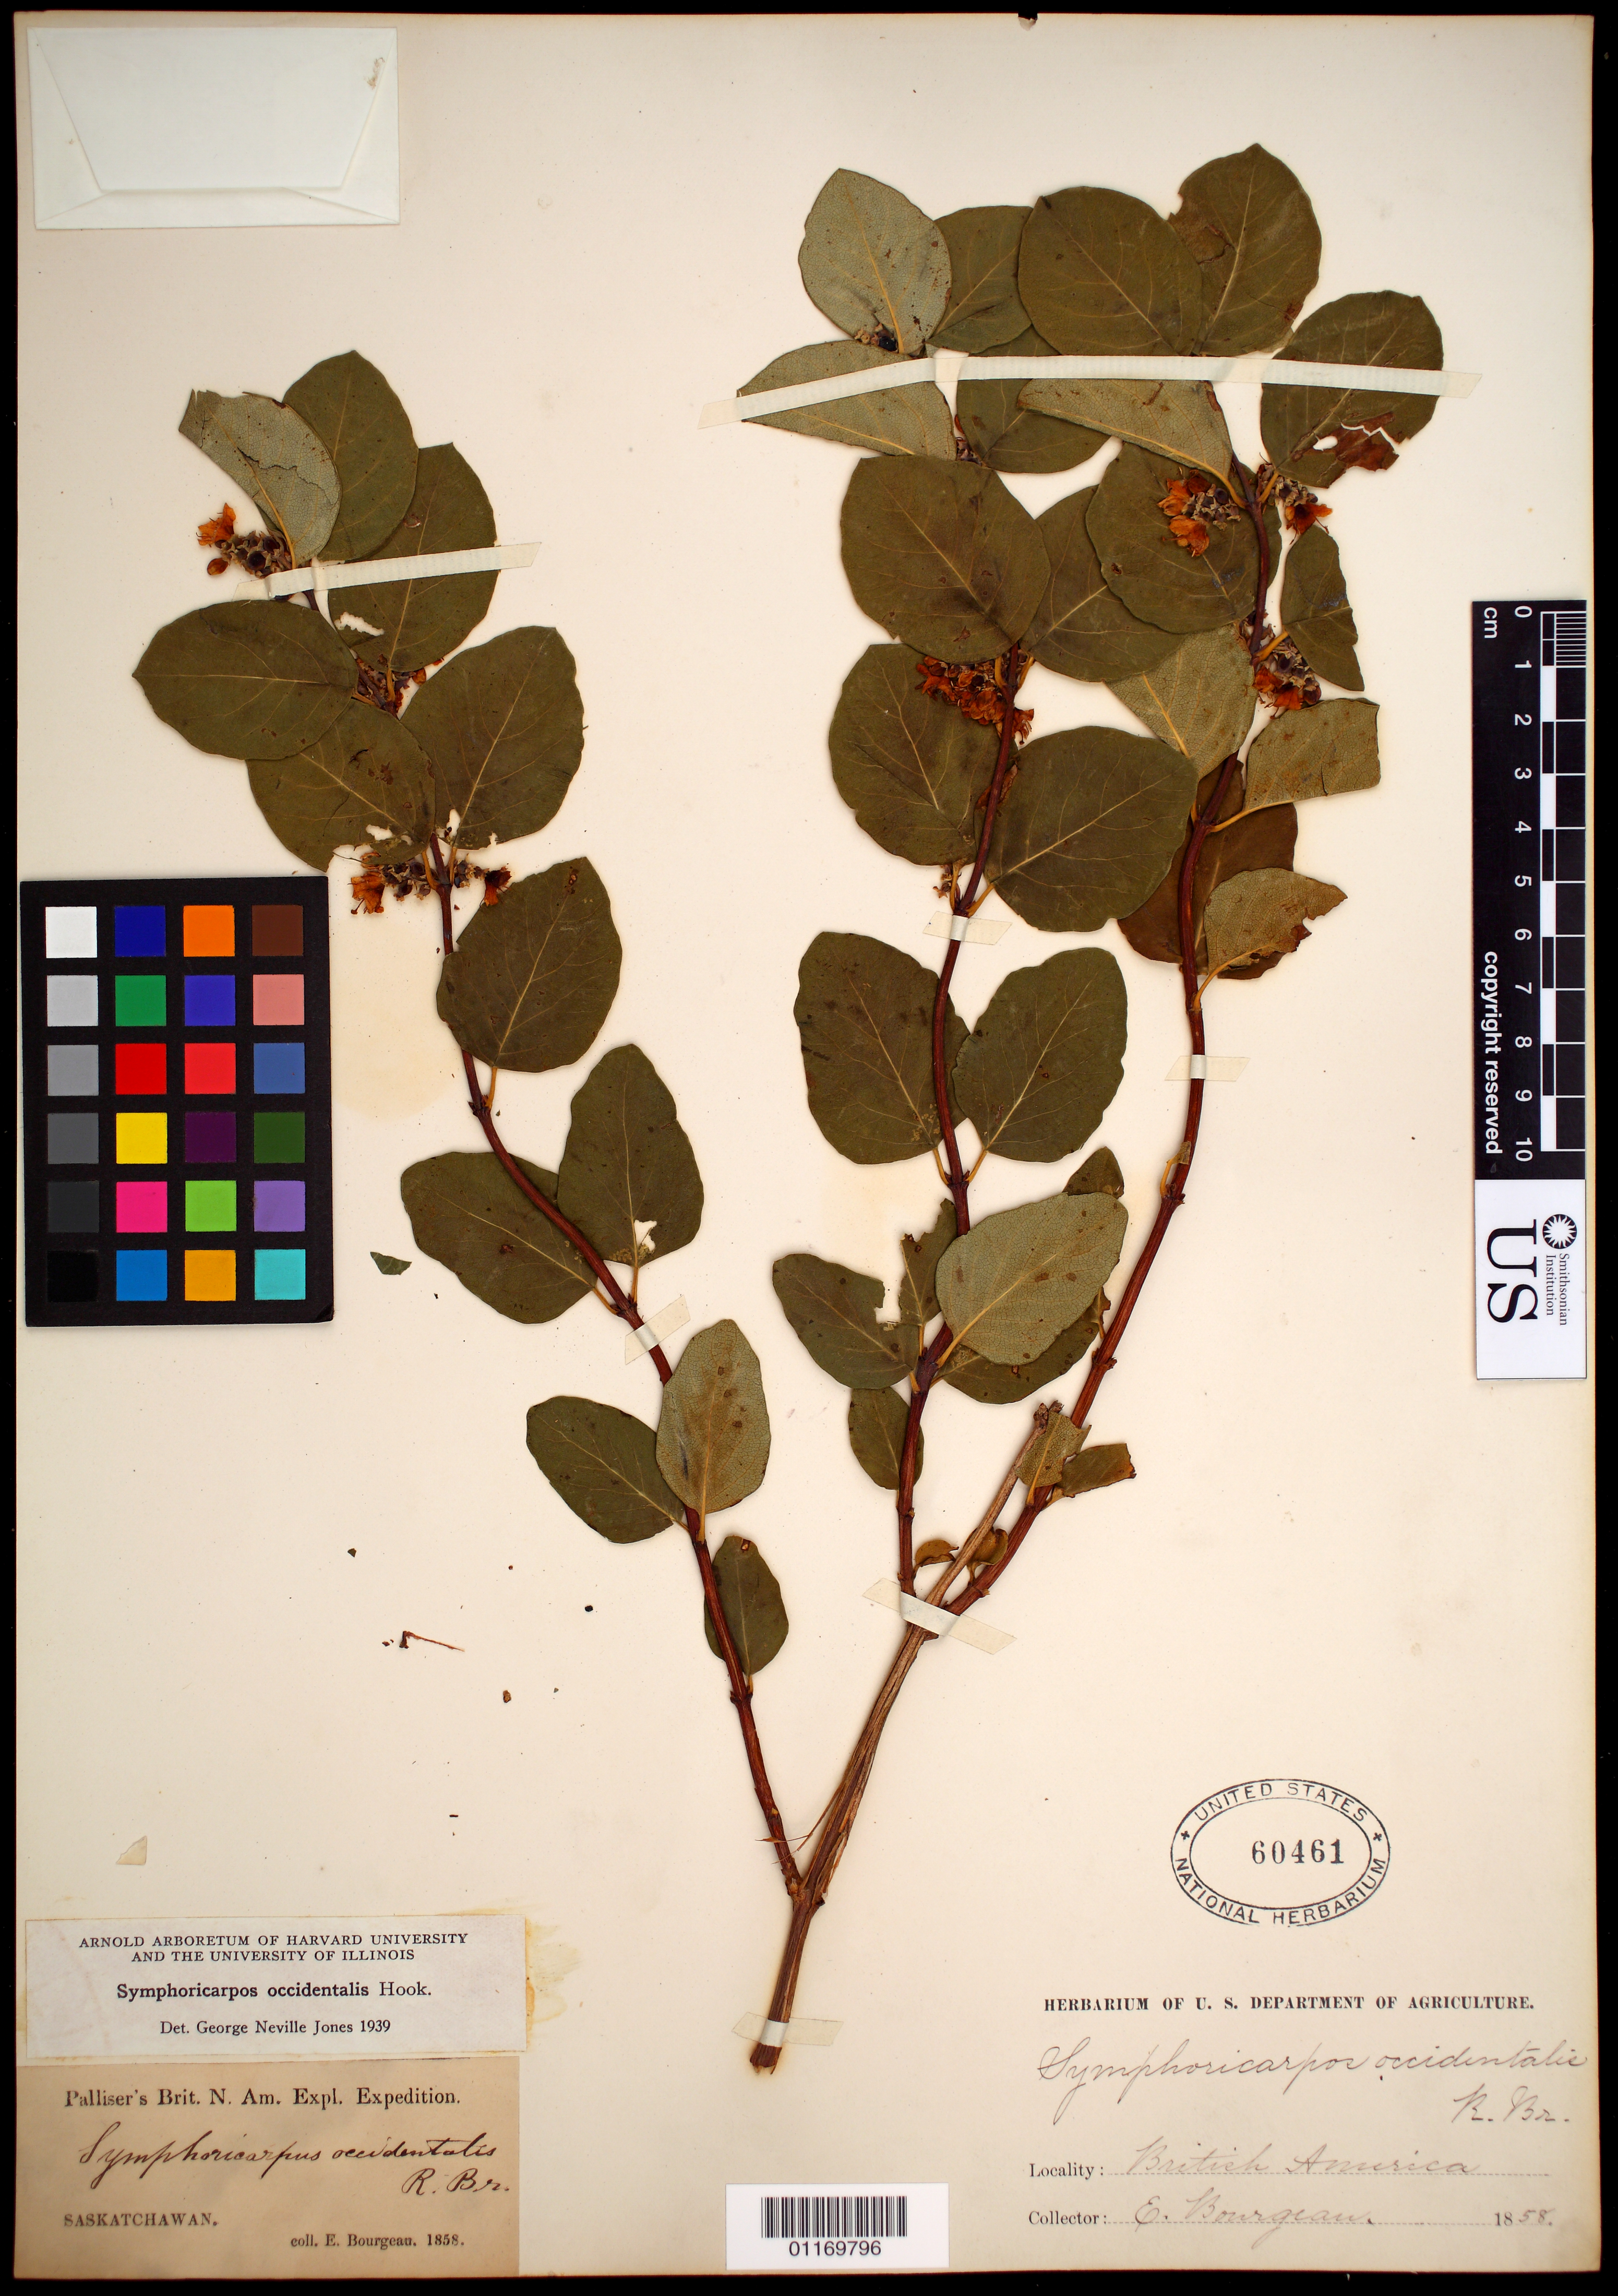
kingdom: Plantae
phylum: Tracheophyta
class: Magnoliopsida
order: Dipsacales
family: Caprifoliaceae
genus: Symphoricarpos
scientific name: Symphoricarpos occidentalis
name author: (R. Br.) Hook.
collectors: E. Bourgeau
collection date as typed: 1858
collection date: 1858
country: Canada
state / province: Saskatchewan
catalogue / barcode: US 60461